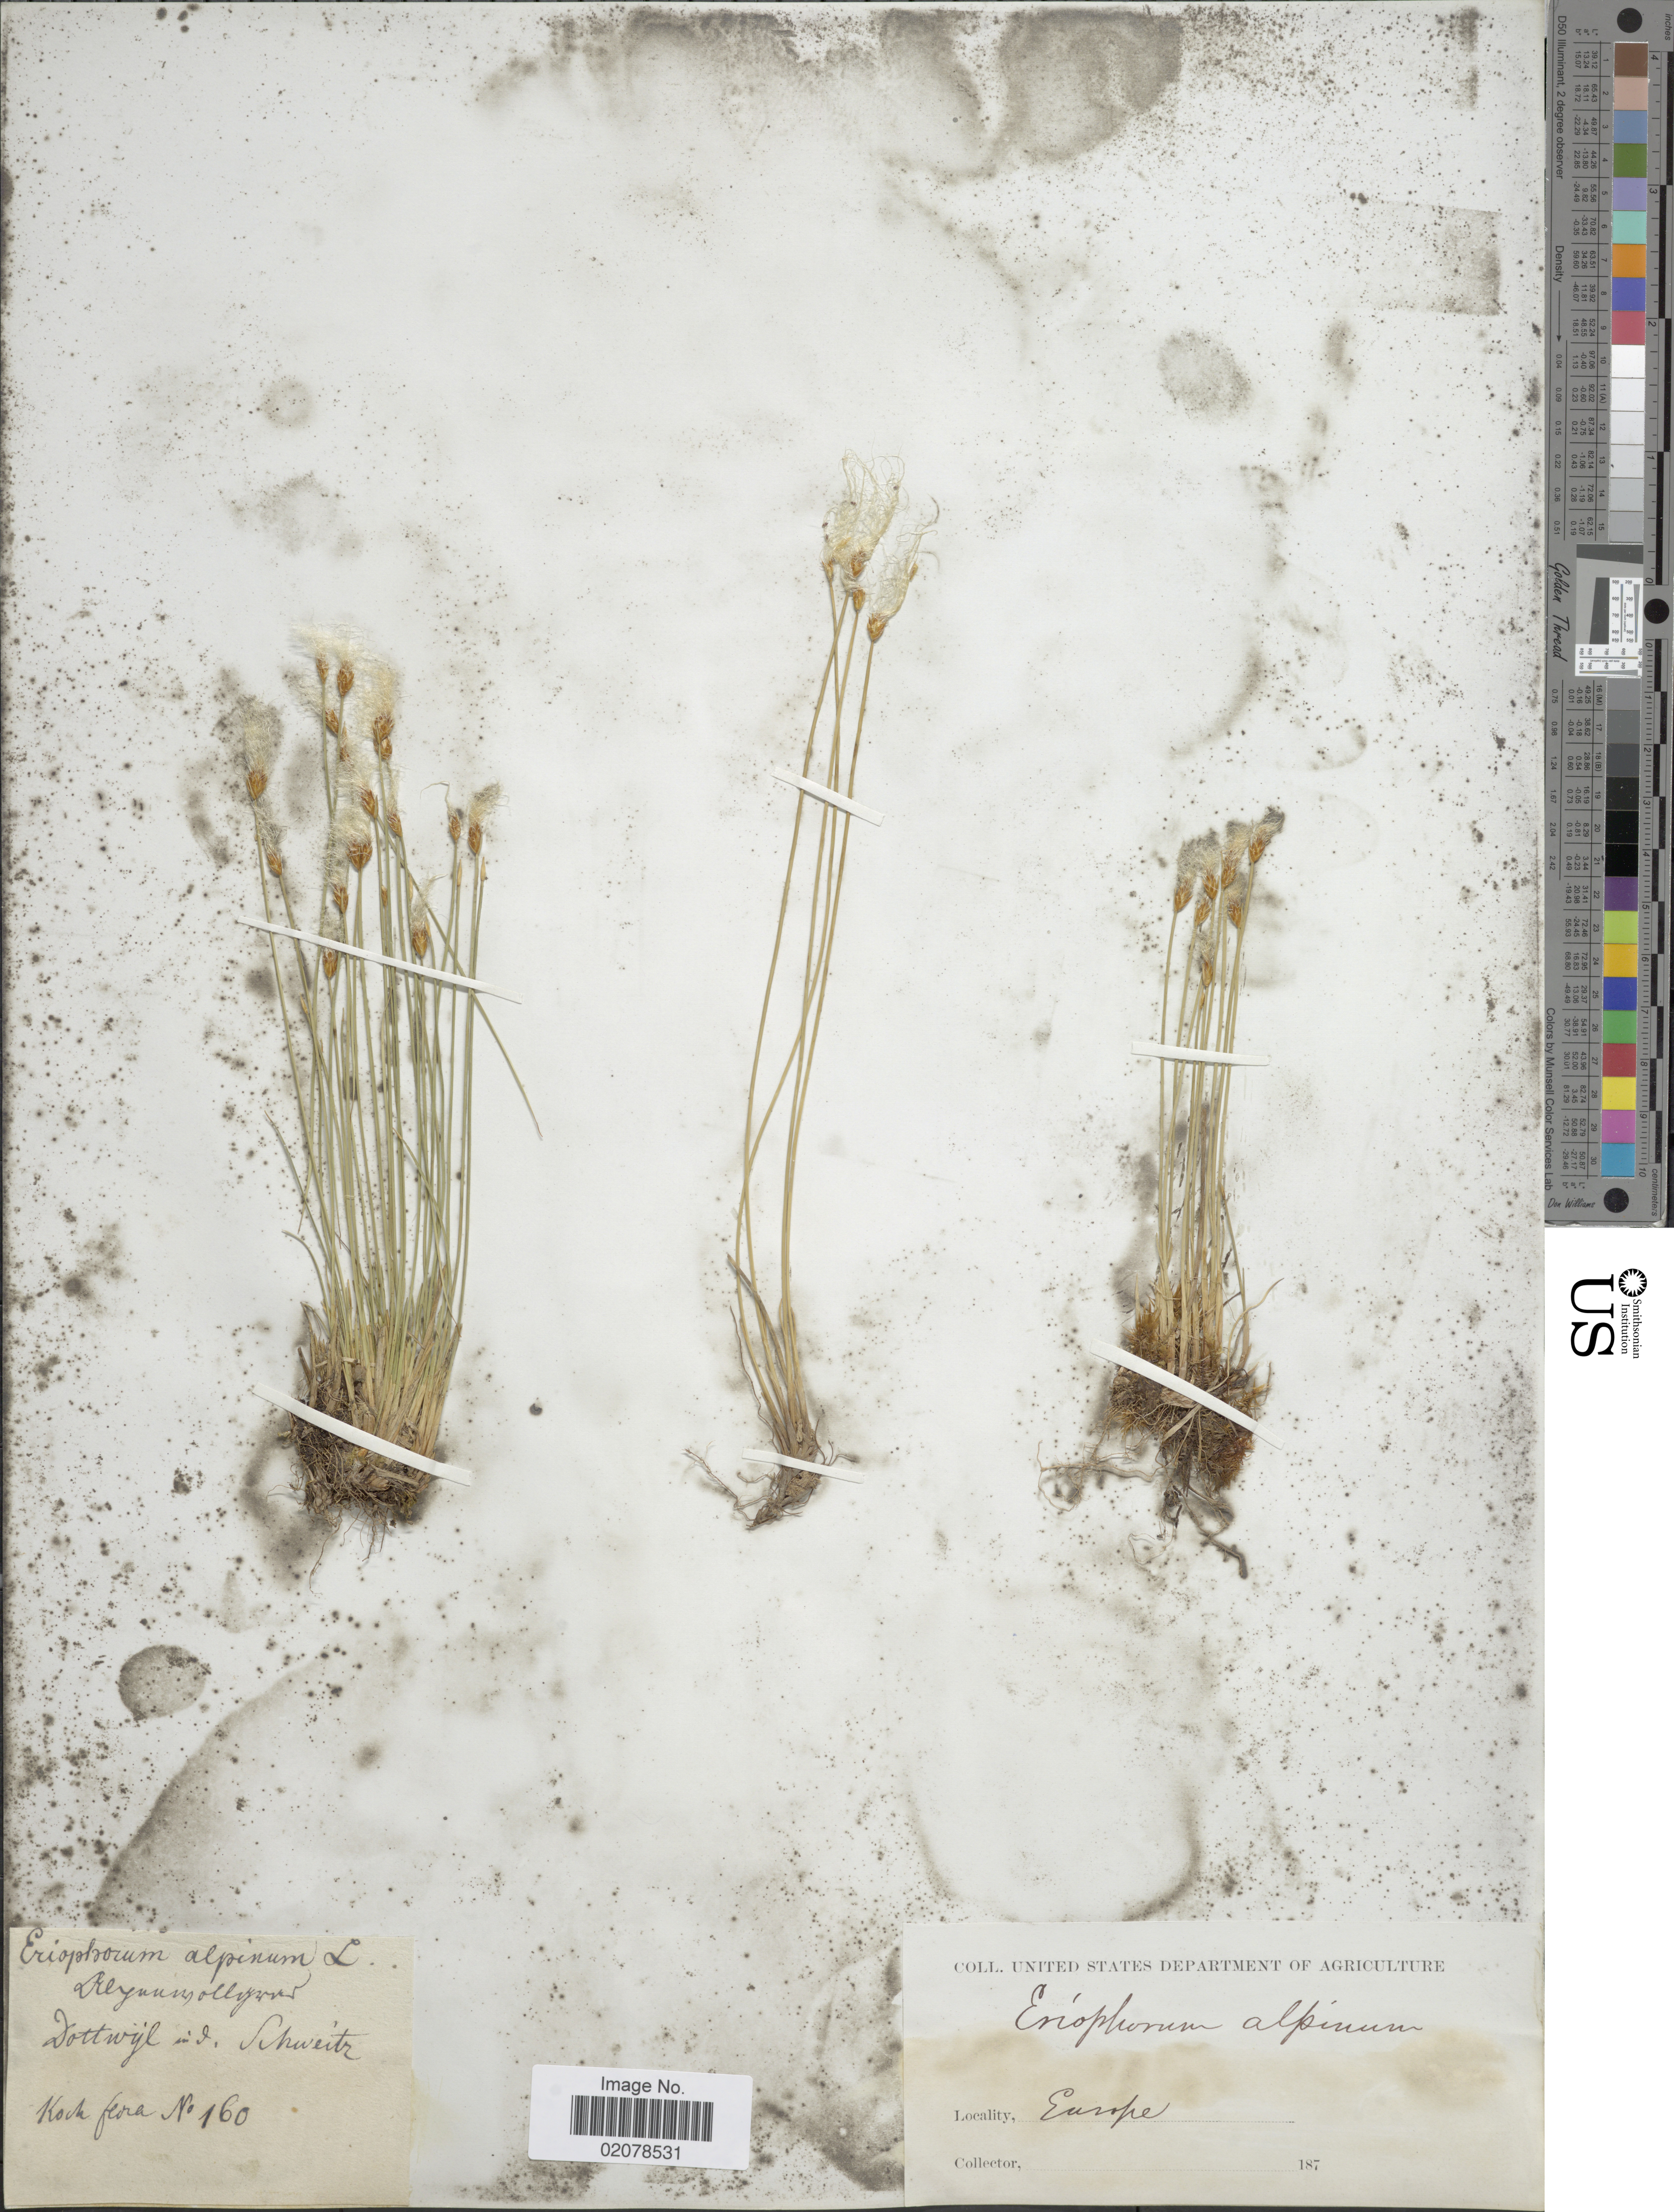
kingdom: Plantae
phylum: Tracheophyta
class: Liliopsida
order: Poales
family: Cyperaceae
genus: Trichophorum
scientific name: Trichophorum alpinum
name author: (L.) Pers.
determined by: Strong, M. T., (US), Smithsonian Institution - National Museum of Natural History (UNITED STATES)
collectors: Shweitz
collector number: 160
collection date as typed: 187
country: Poland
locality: Dottwijl, Kock, Europe